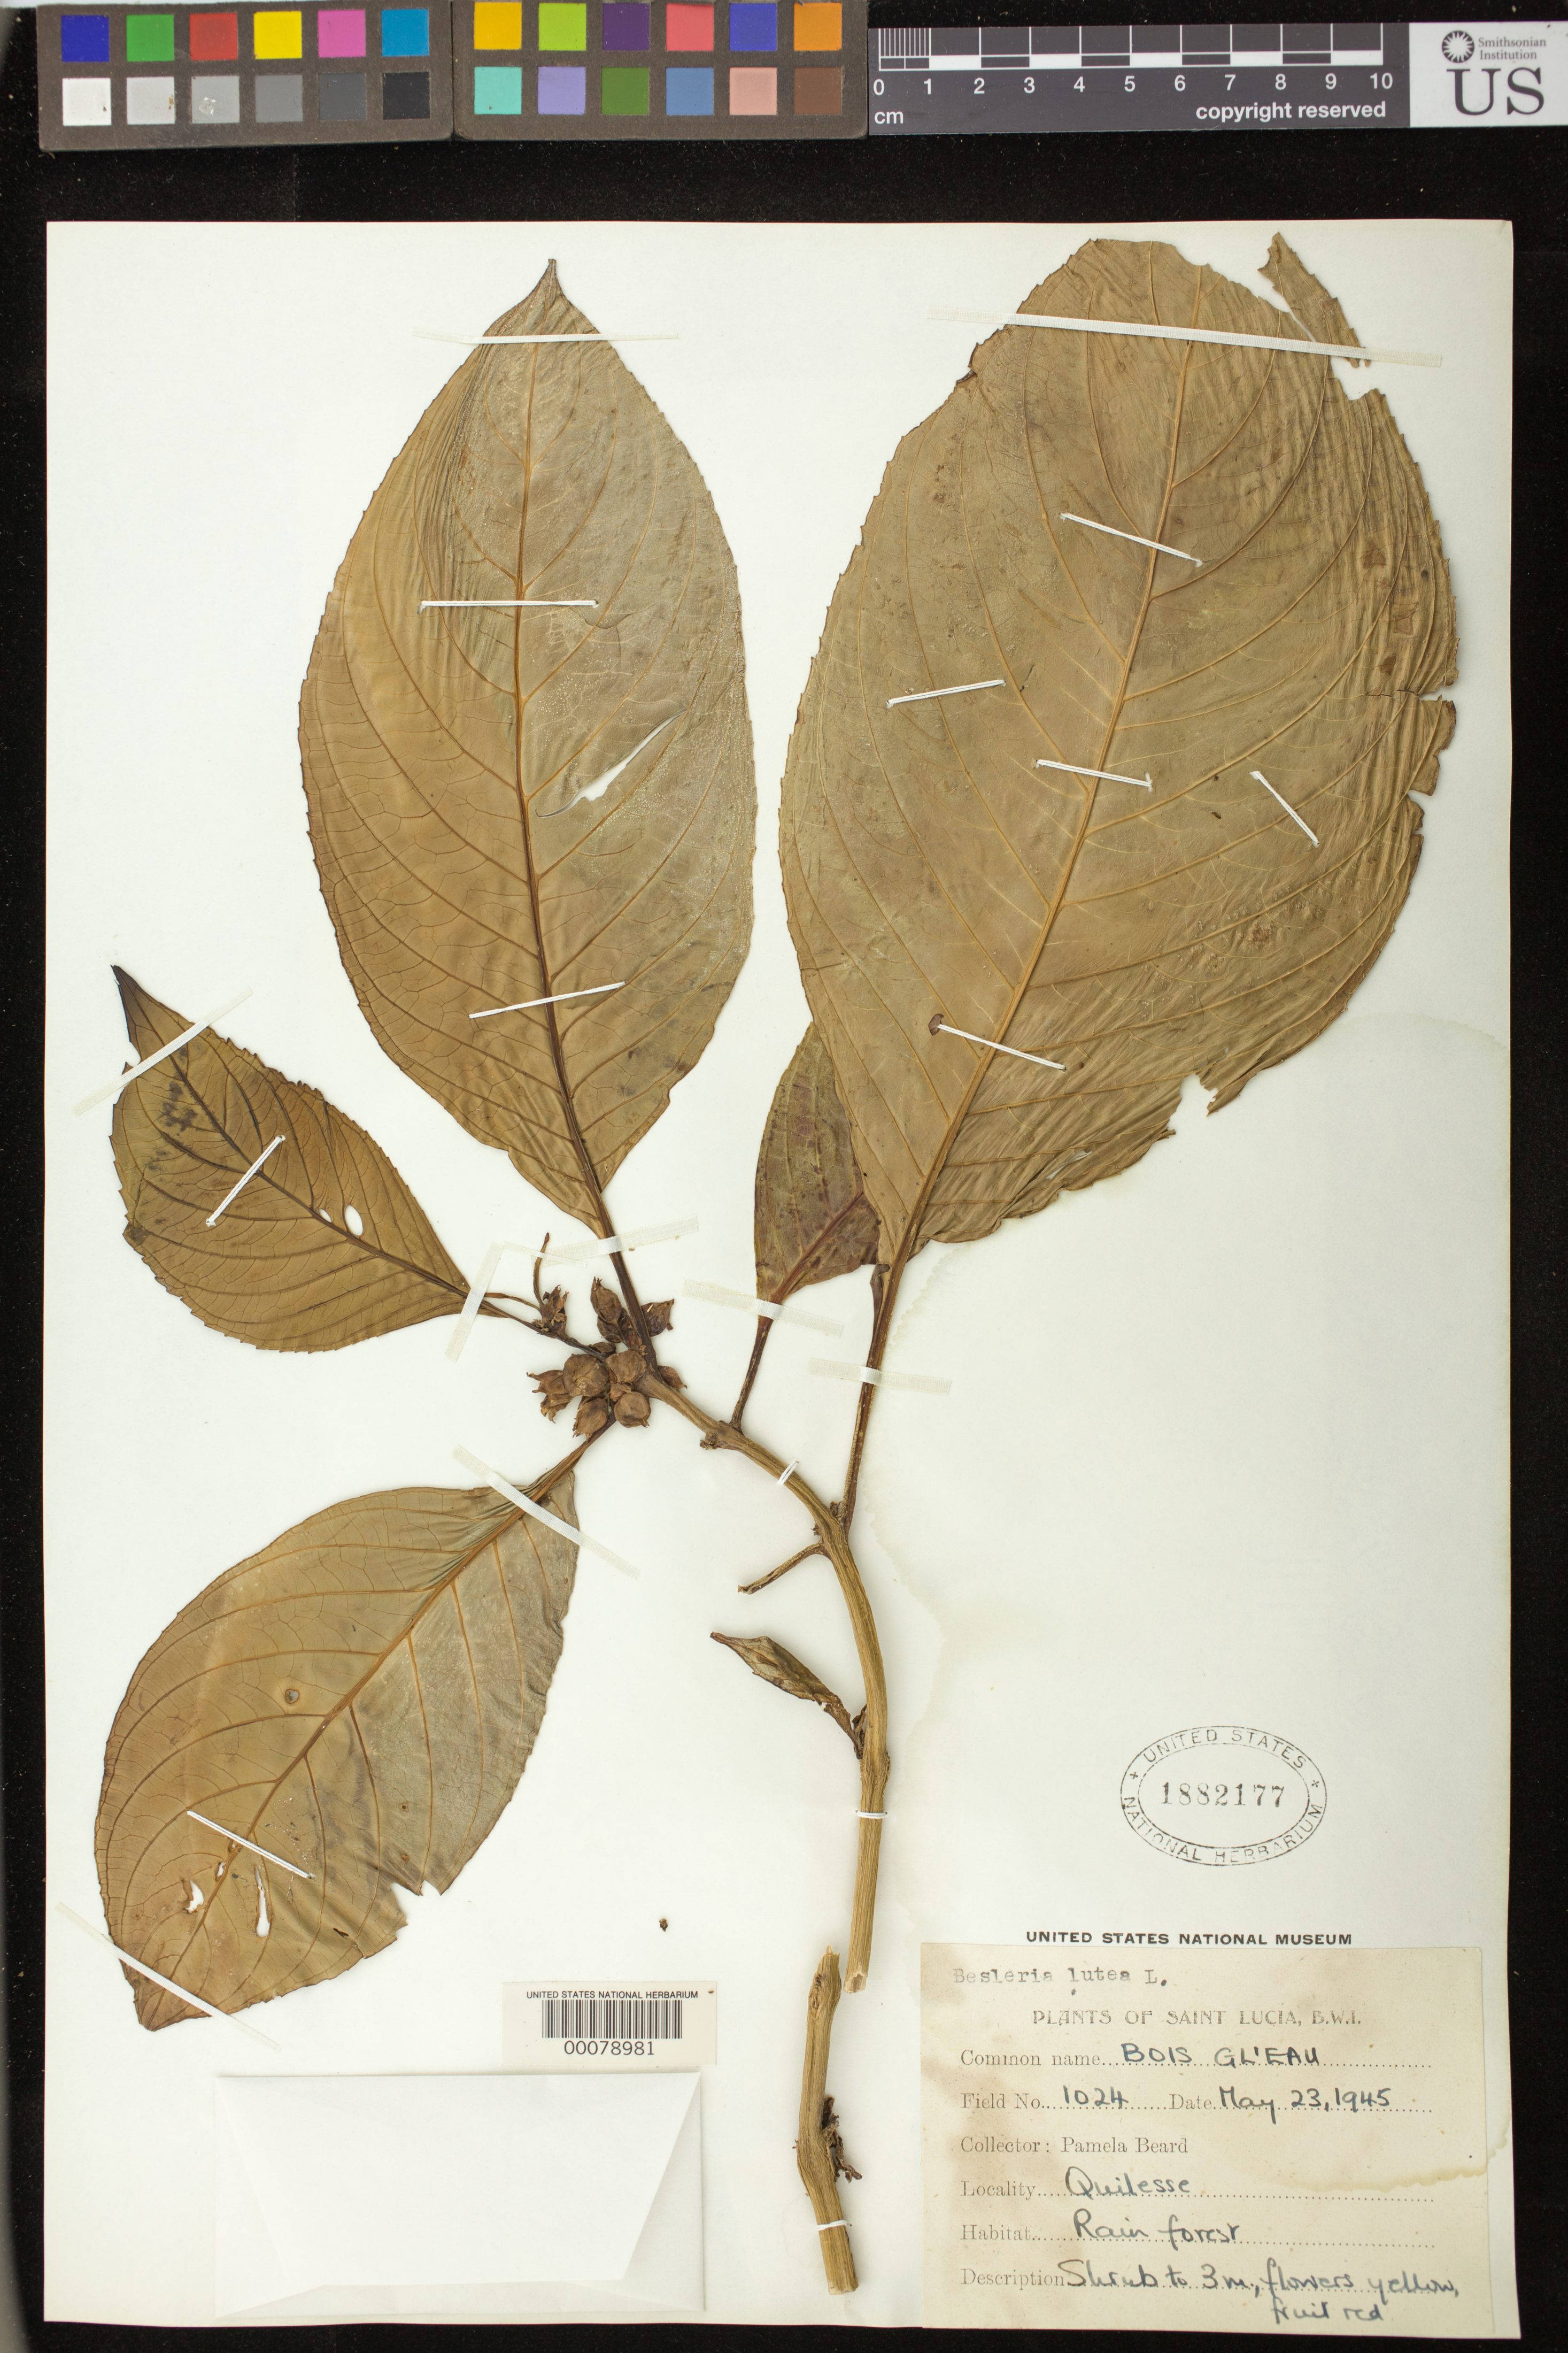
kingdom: Plantae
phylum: Tracheophyta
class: Magnoliopsida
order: Lamiales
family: Gesneriaceae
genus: Besleria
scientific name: Besleria lutea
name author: L.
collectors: P. Beard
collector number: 1024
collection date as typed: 23 May 1945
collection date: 1945-05-23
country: St. Lucia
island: St. Lucia I.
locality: Quilesse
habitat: Rain forest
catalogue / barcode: US 1882177